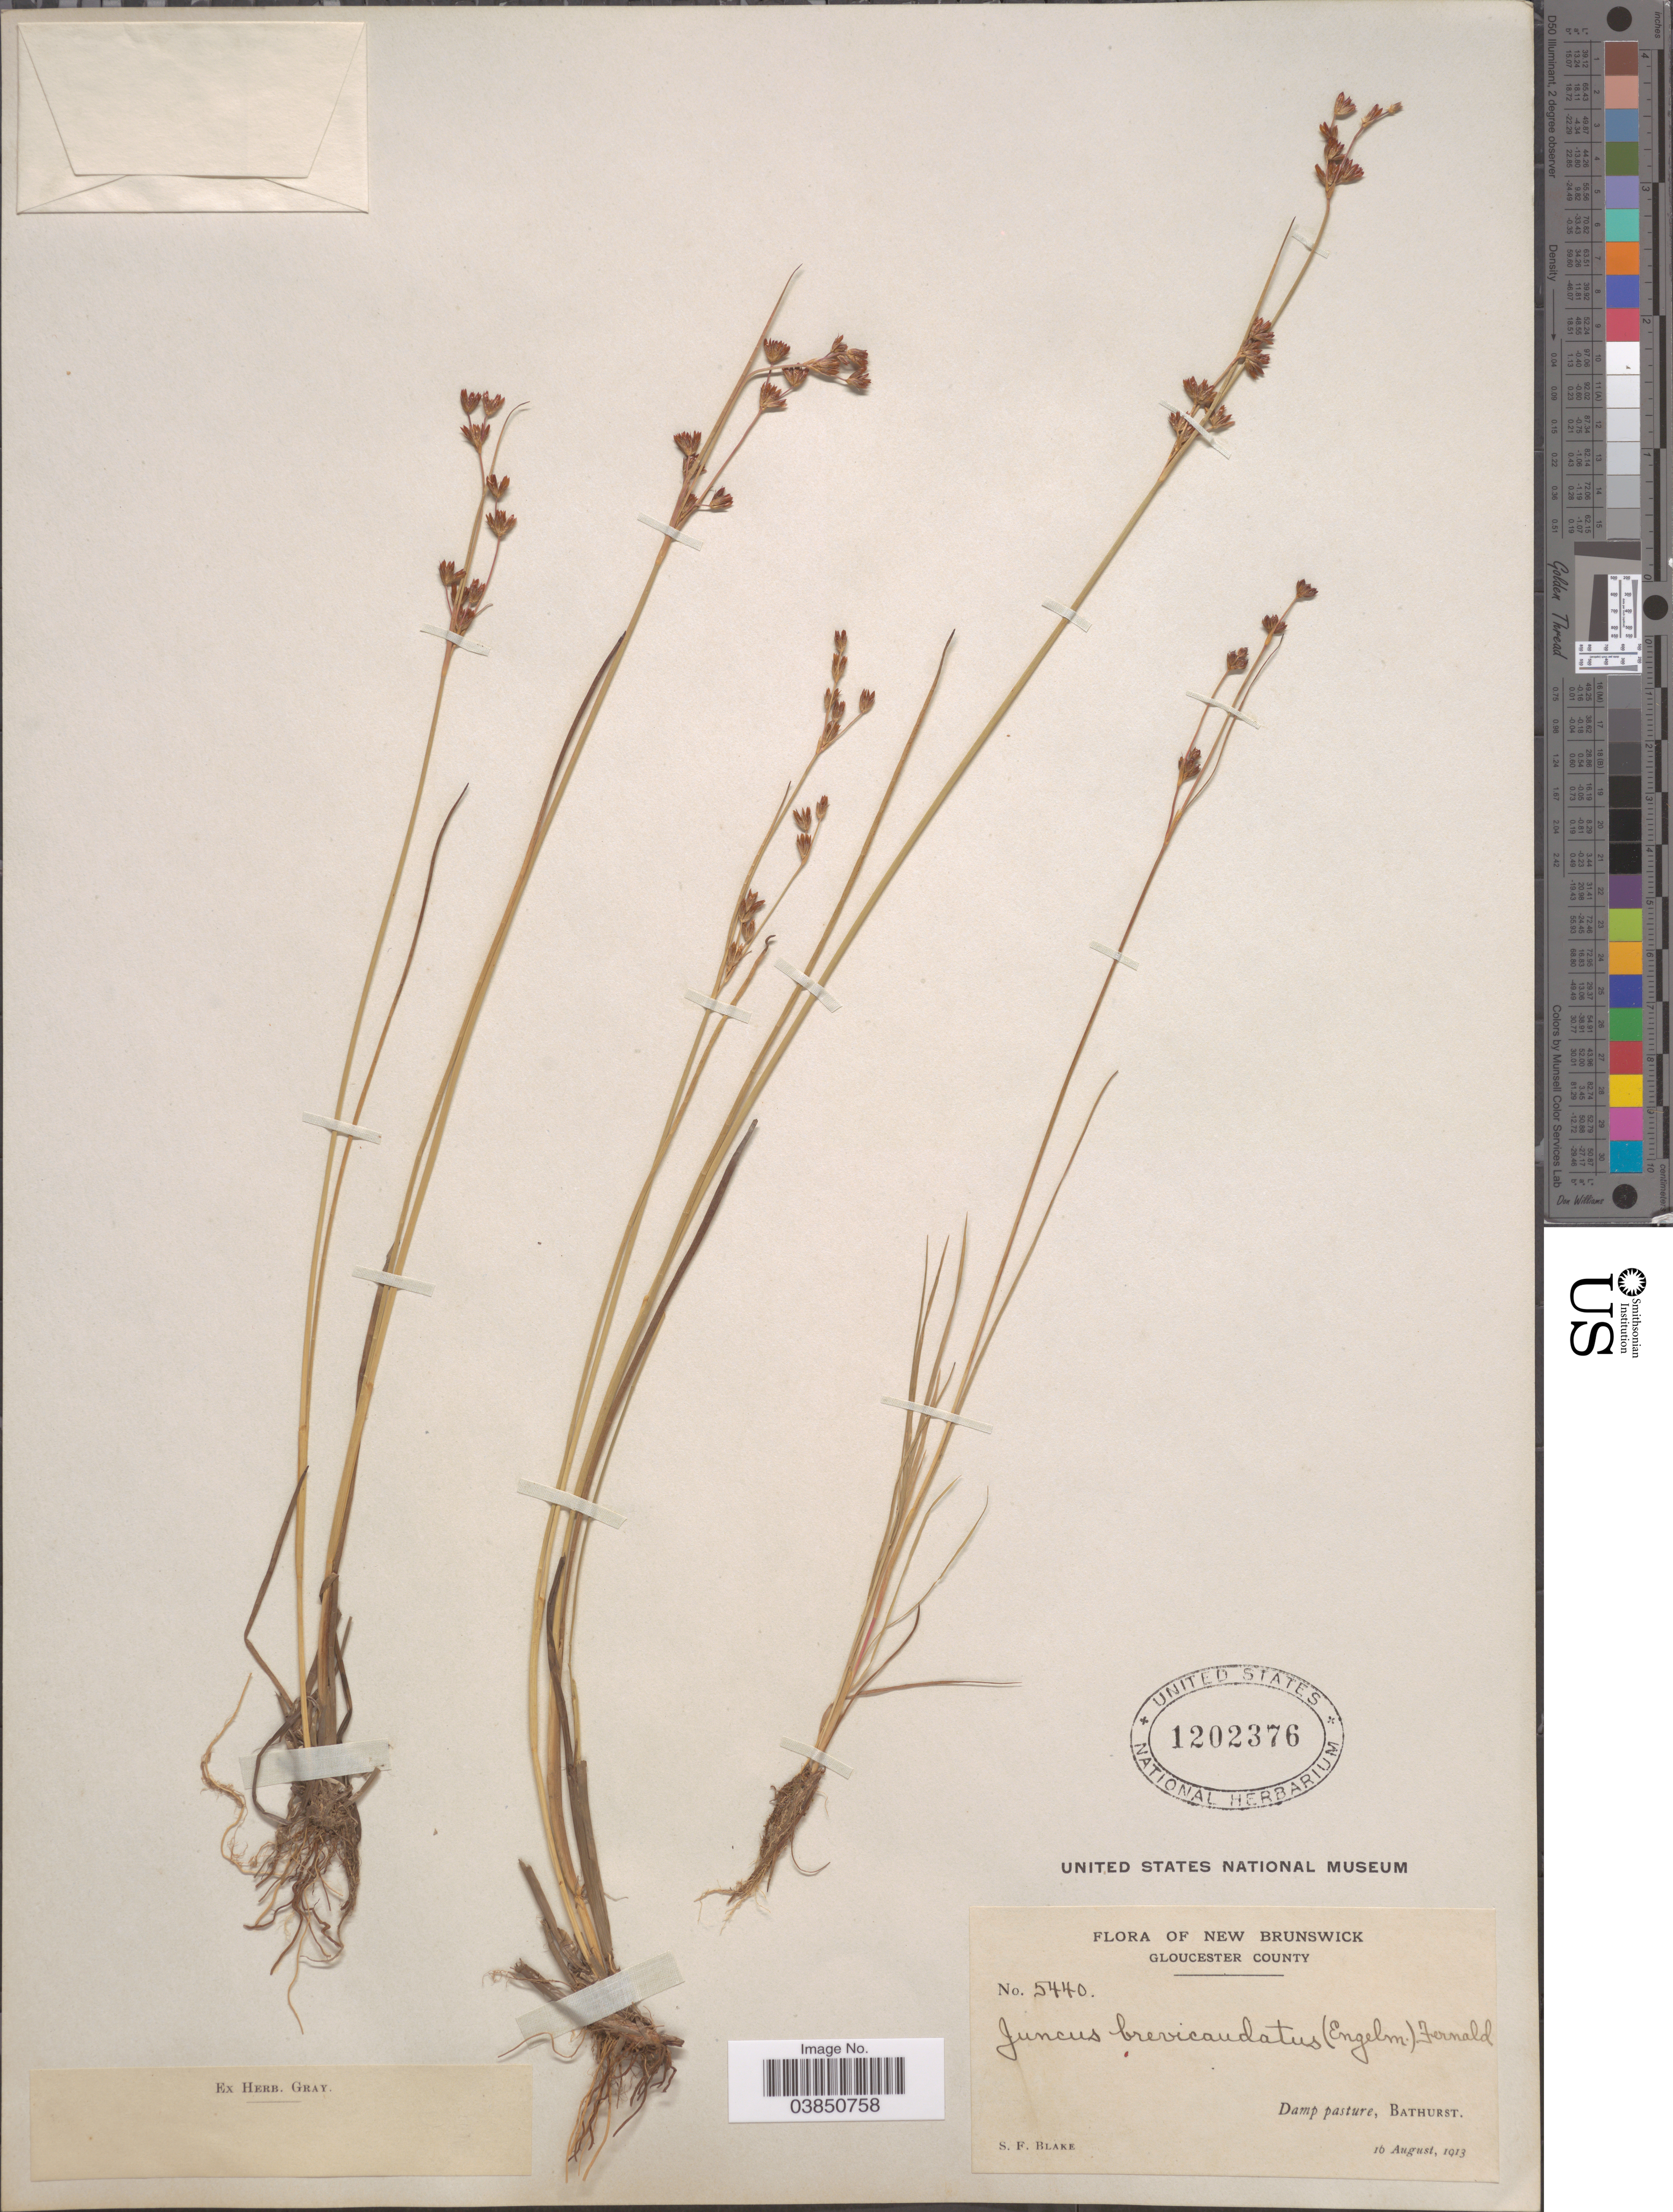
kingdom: Plantae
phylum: Tracheophyta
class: Liliopsida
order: Poales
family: Juncaceae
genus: Juncus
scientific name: Juncus brevicaudatus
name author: (Engelm.) Fernald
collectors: S. Blake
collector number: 5440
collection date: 1913-08-16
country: Canada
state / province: New Brunswick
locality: Gloucester County. Bathurst.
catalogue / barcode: US 1202376